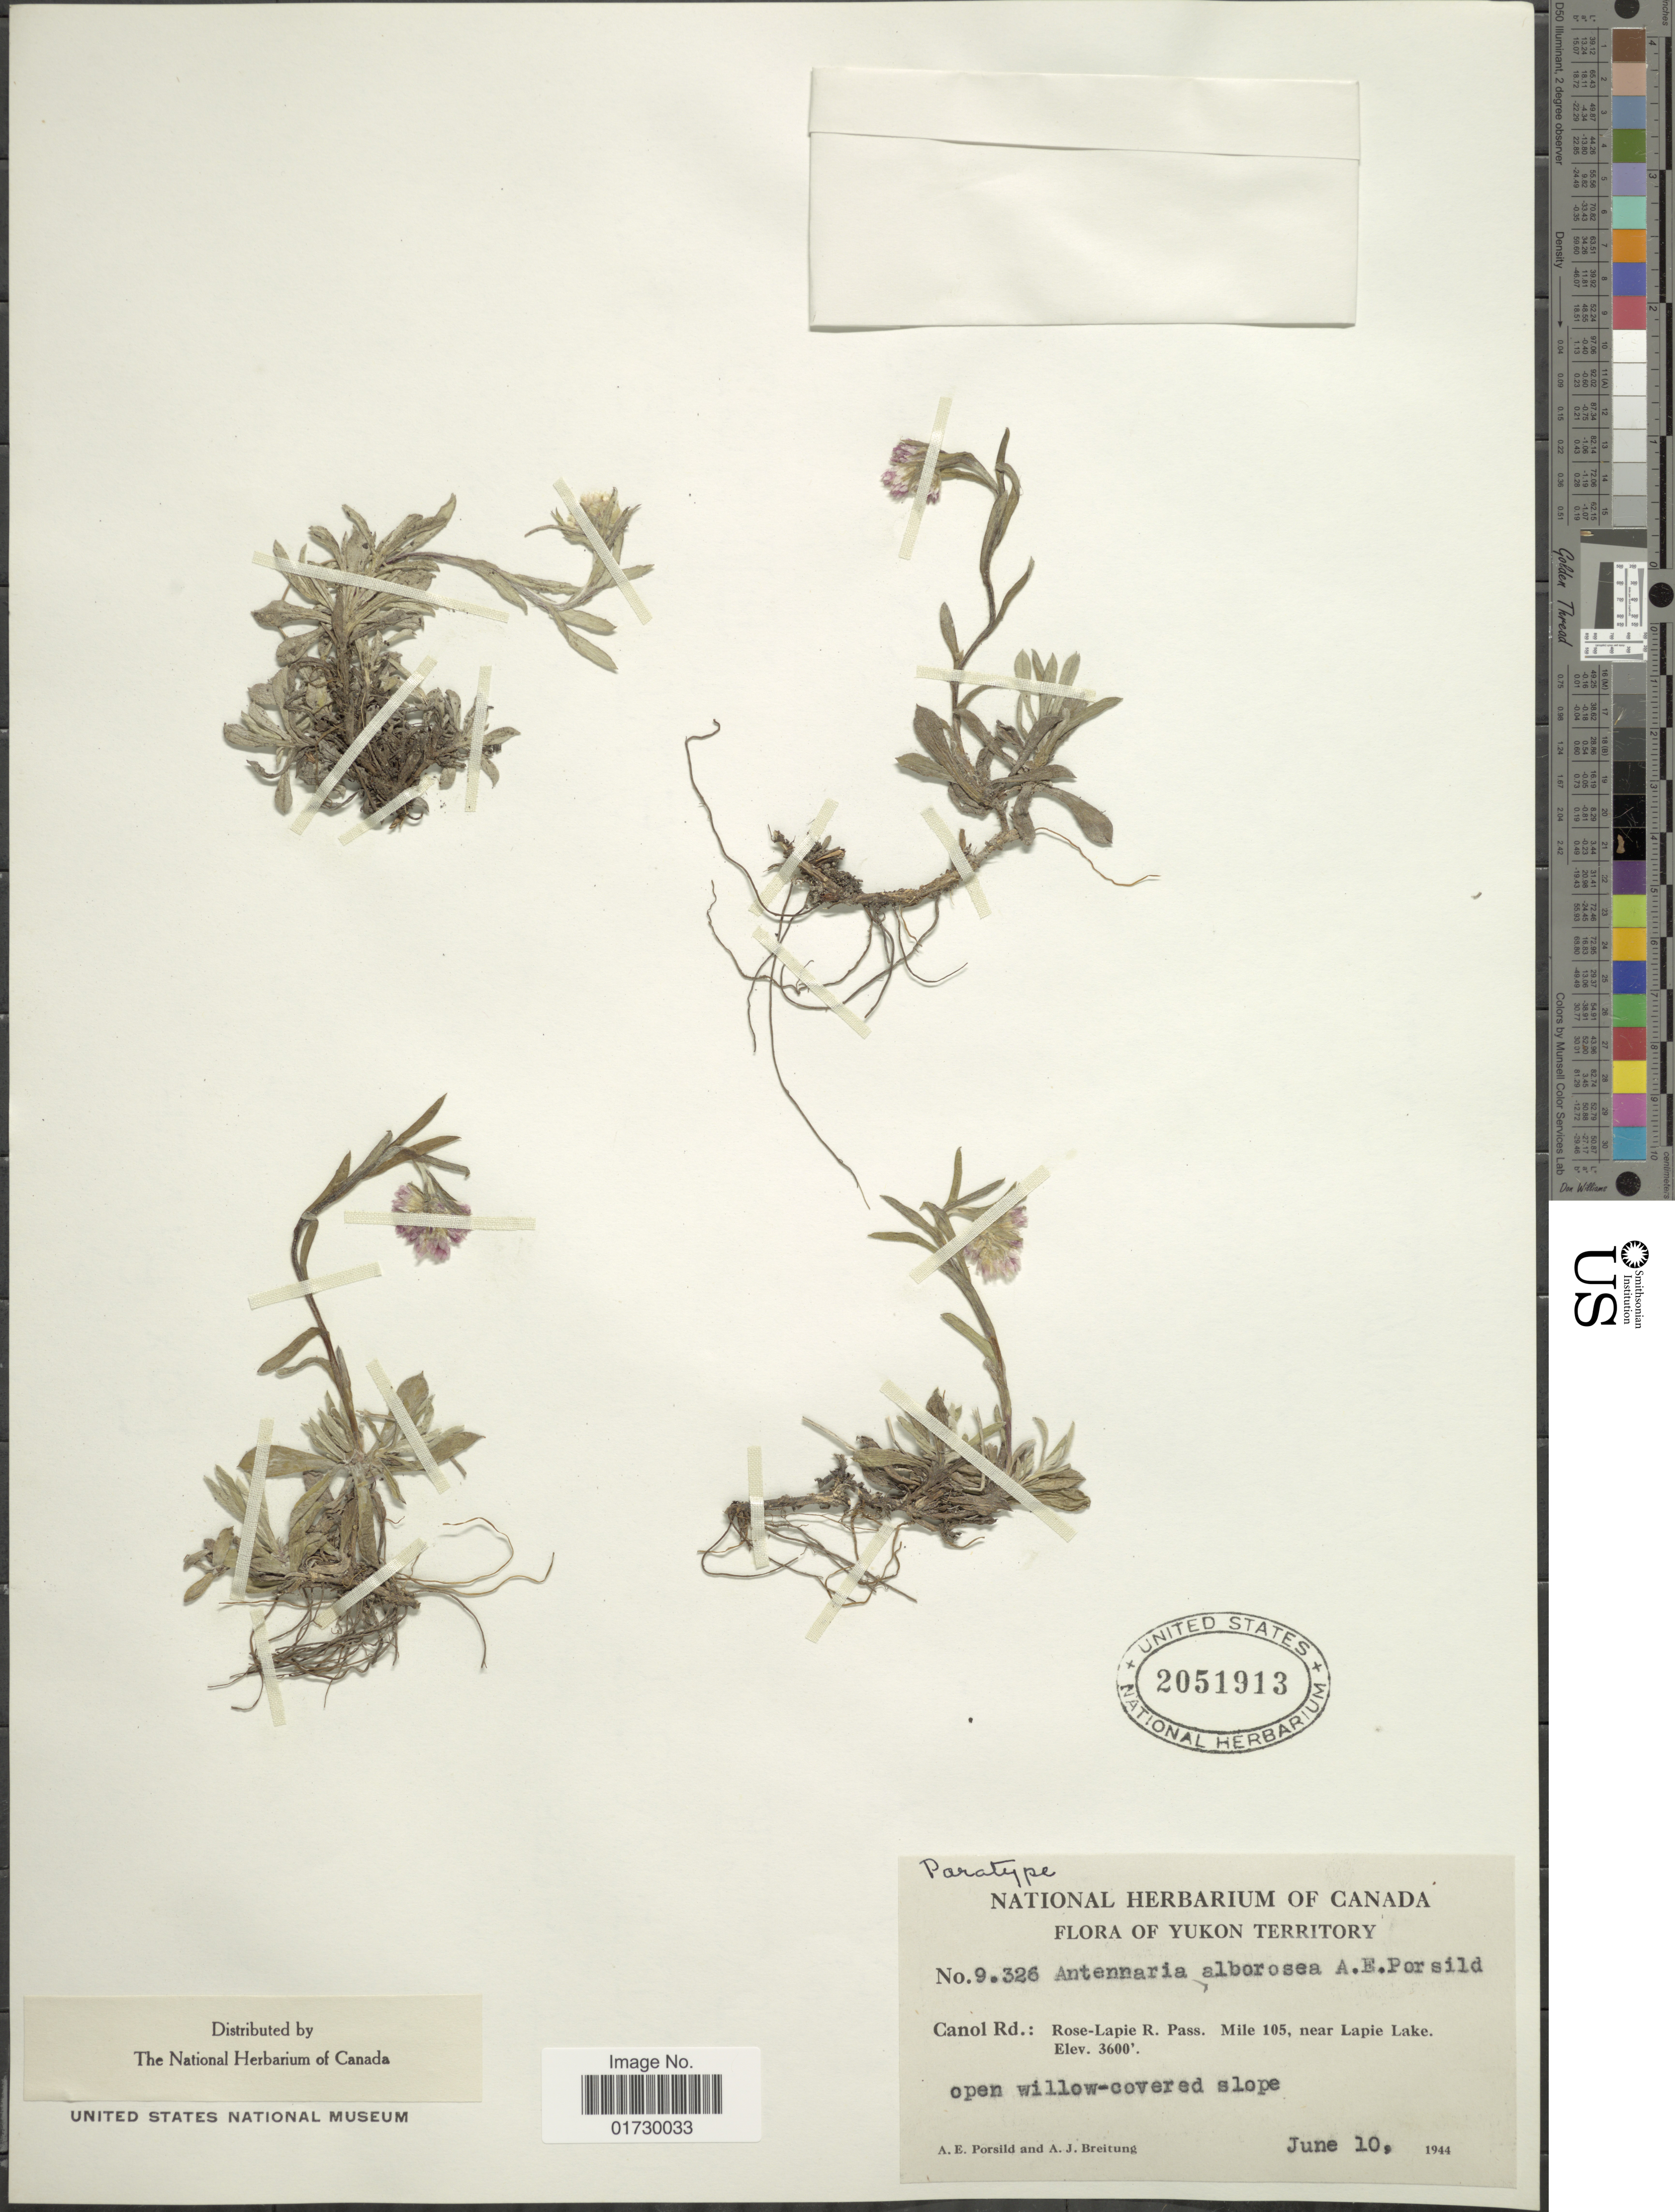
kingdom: Plantae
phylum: Tracheophyta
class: Magnoliopsida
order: Asterales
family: Asteraceae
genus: Antennaria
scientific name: Antennaria alborosea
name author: A.E. Porsild in Porsild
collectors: A. E. Porsild & A. Breitung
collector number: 9326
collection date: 1944-06-10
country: Canada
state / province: Yukon Territory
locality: Canol Rd: Rose-Lapie R. Pass, Mile 105, near Lapie Lake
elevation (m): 1097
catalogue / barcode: US 2051913